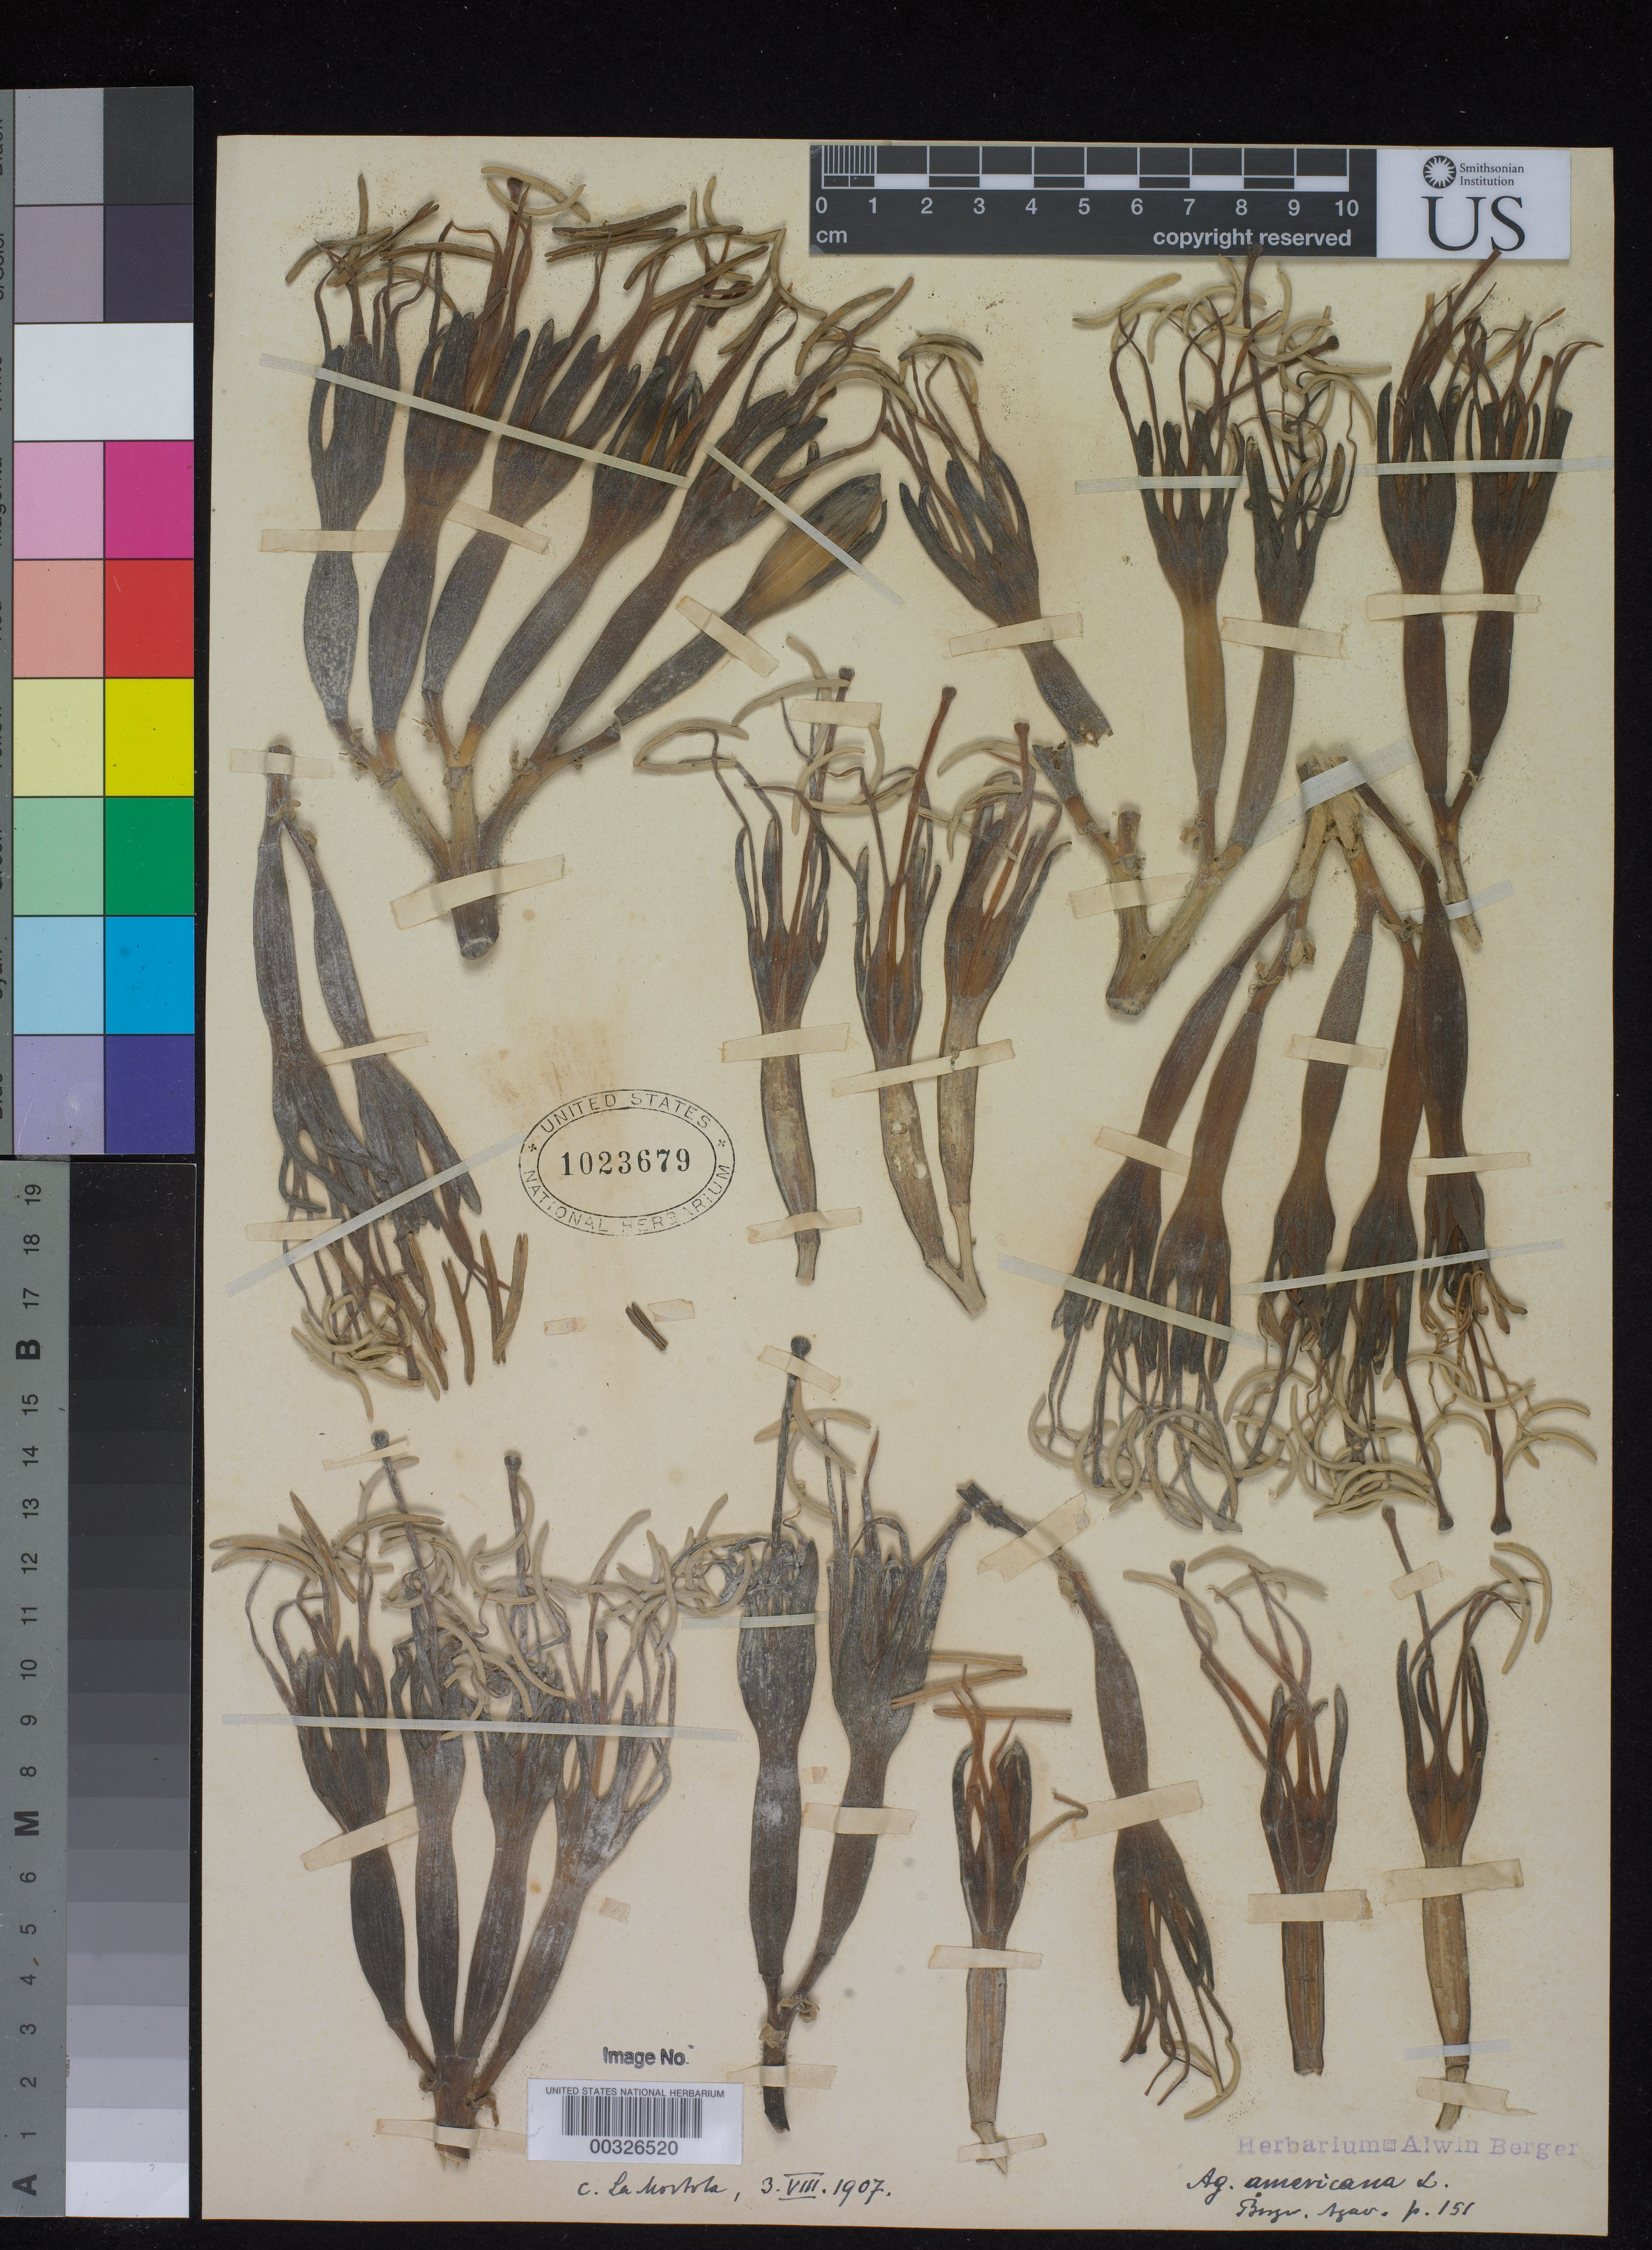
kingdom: Plantae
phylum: Tracheophyta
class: Liliopsida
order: Asparagales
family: Asparagaceae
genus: Agave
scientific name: Agave americana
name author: L.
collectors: ex herb. A. Berger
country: Mexico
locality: E of Monserrat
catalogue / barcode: US 1023679